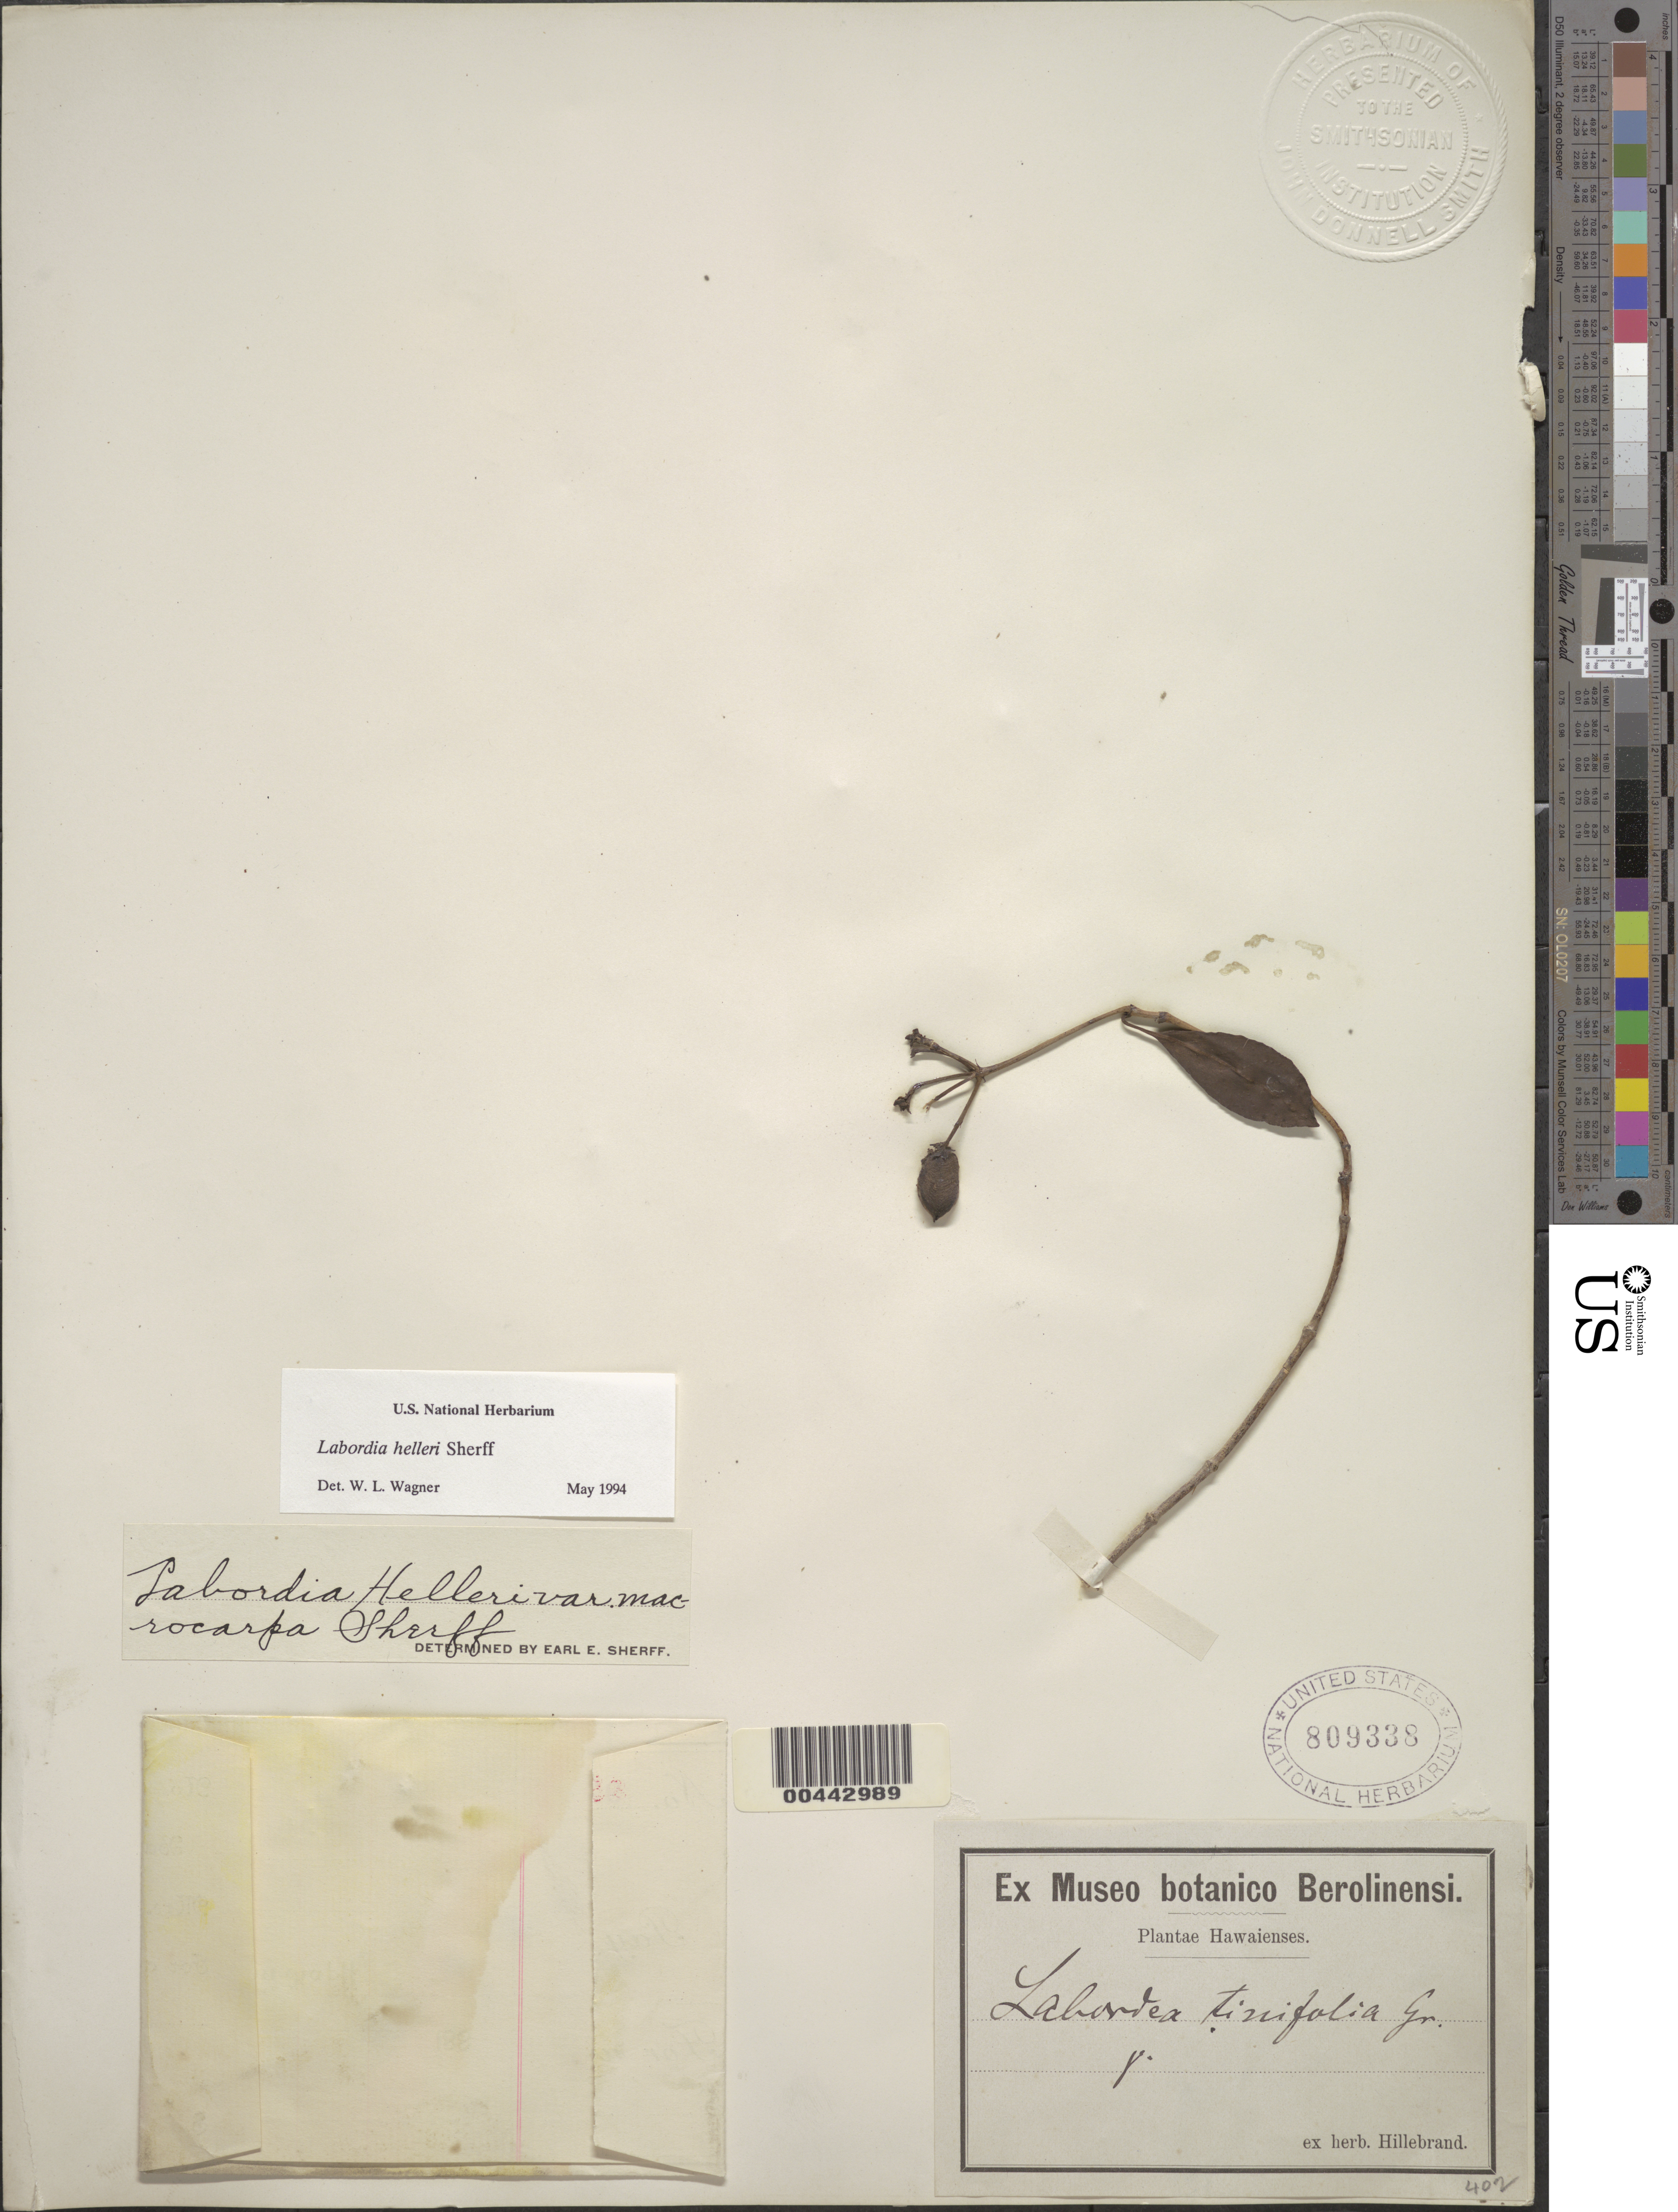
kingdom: Plantae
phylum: Tracheophyta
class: Magnoliopsida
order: Gentianales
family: Loganiaceae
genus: Geniostoma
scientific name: Geniostoma helleri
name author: (Sherff) Byng & Christenh.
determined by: Wagner, W. L., (BOT), Smithsonian Institution - National Museum of Natural History (UNITED STATES)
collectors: W. Hillebrand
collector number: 402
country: United States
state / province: Hawaii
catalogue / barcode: US 809338